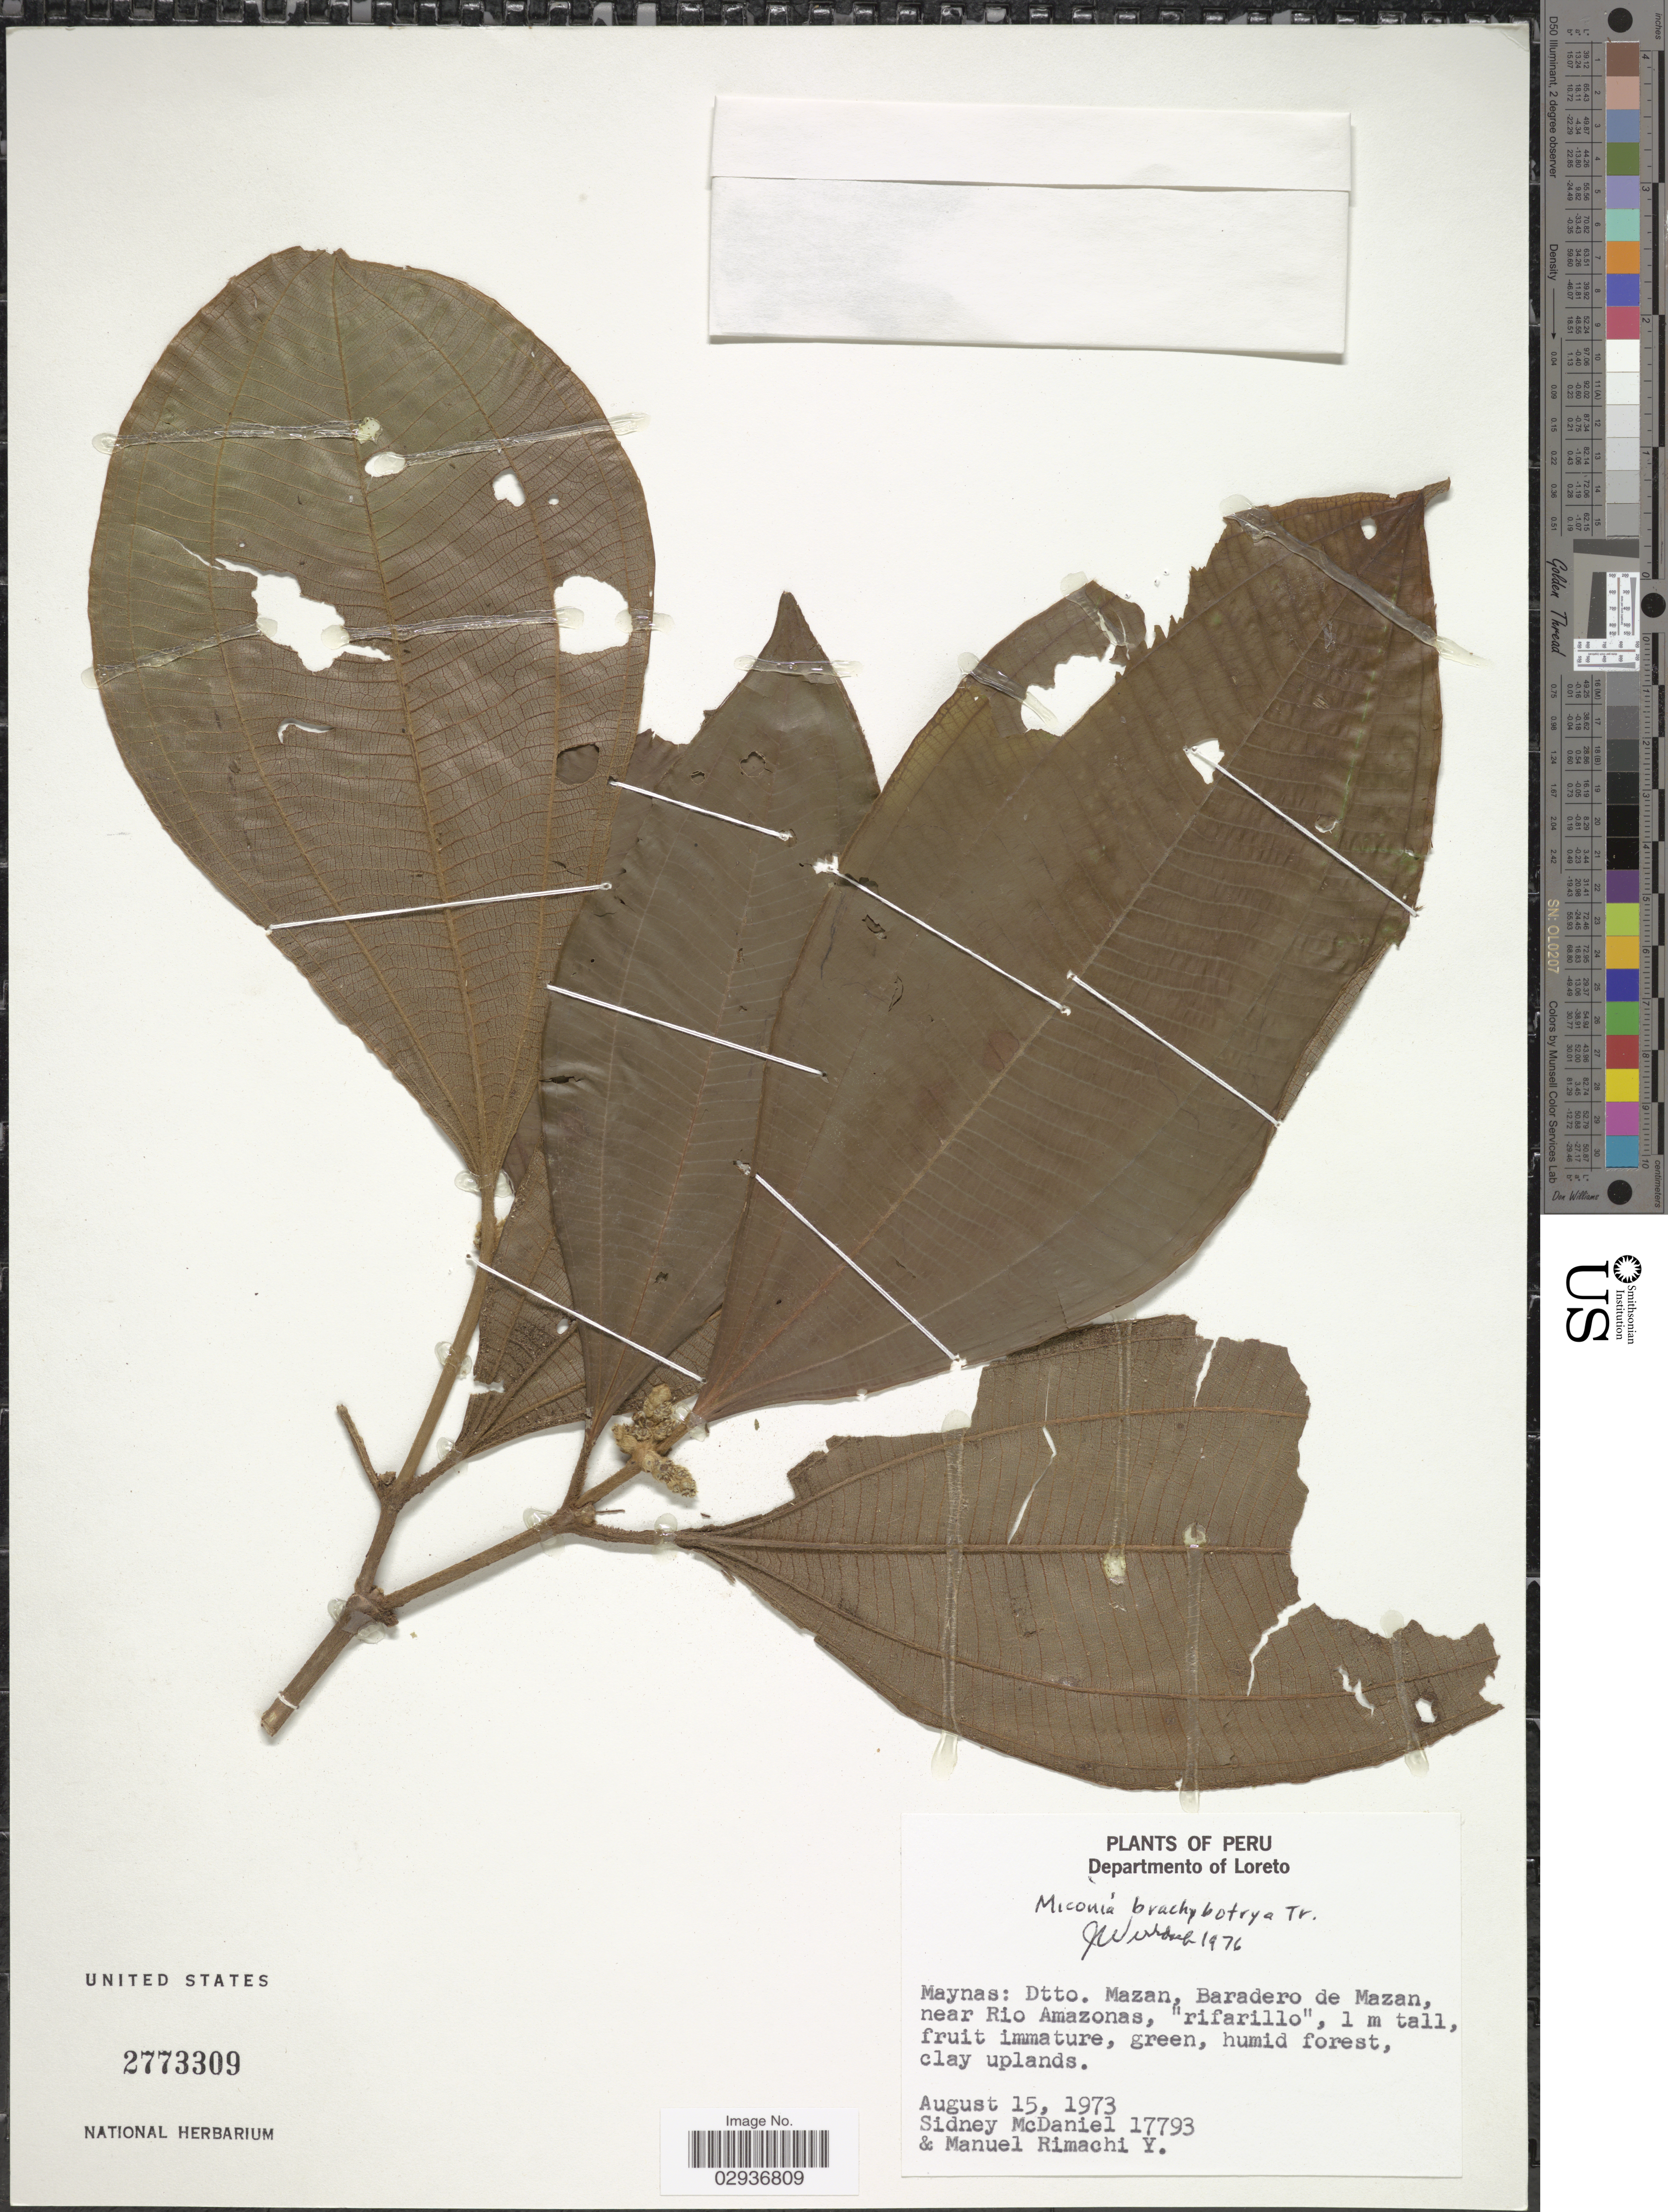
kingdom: Plantae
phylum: Tracheophyta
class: Magnoliopsida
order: Myrtales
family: Melastomataceae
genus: Miconia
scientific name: Miconia brachybotrya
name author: Triana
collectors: S. McDaniel & M. Rimachi Y.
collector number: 17793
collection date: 1973-08-15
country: Peru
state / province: Loreto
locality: Departmento of Loreto. Maynas: Dtto. Mazan. Baradero de Mazan, near Rio Amazonas.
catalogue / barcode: US 2773309